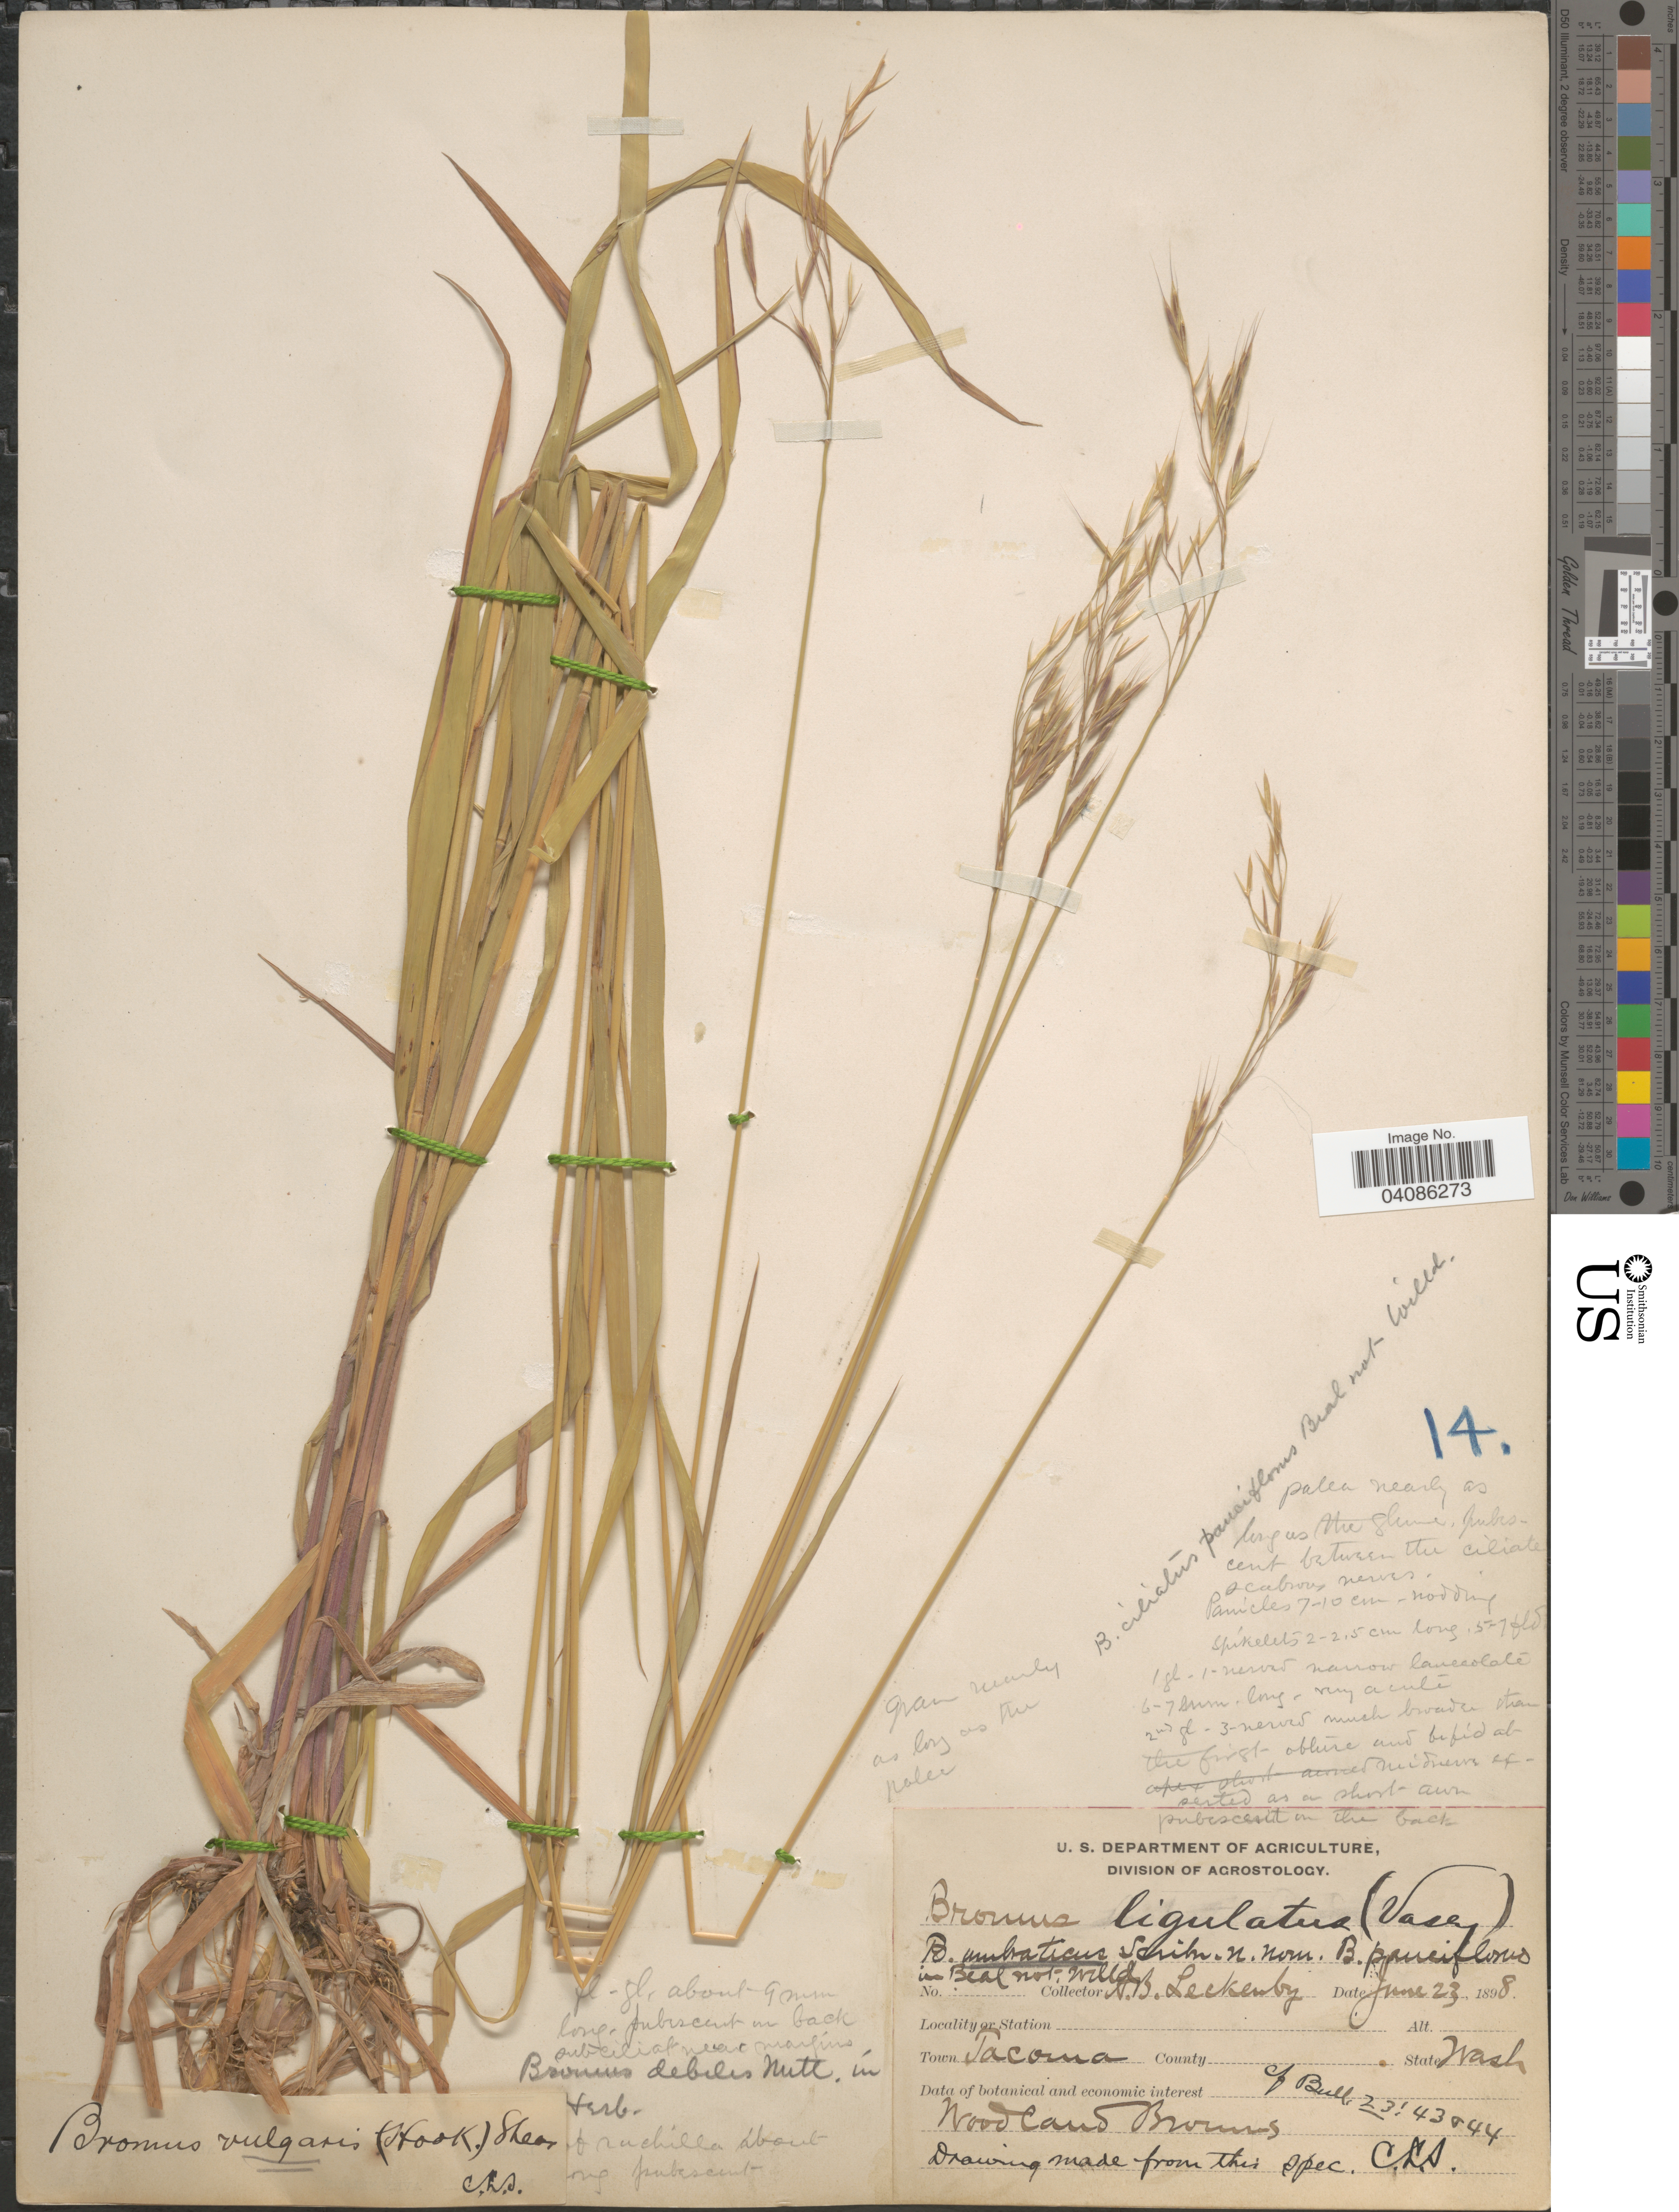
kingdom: Plantae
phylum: Tracheophyta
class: Liliopsida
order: Poales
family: Poaceae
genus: Bromus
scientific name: Bromus texensis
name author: (Shear) Hitchc.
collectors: A. Leckenby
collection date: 1898-06-23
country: United States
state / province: Washington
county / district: Pierce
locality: Town Tacoma.